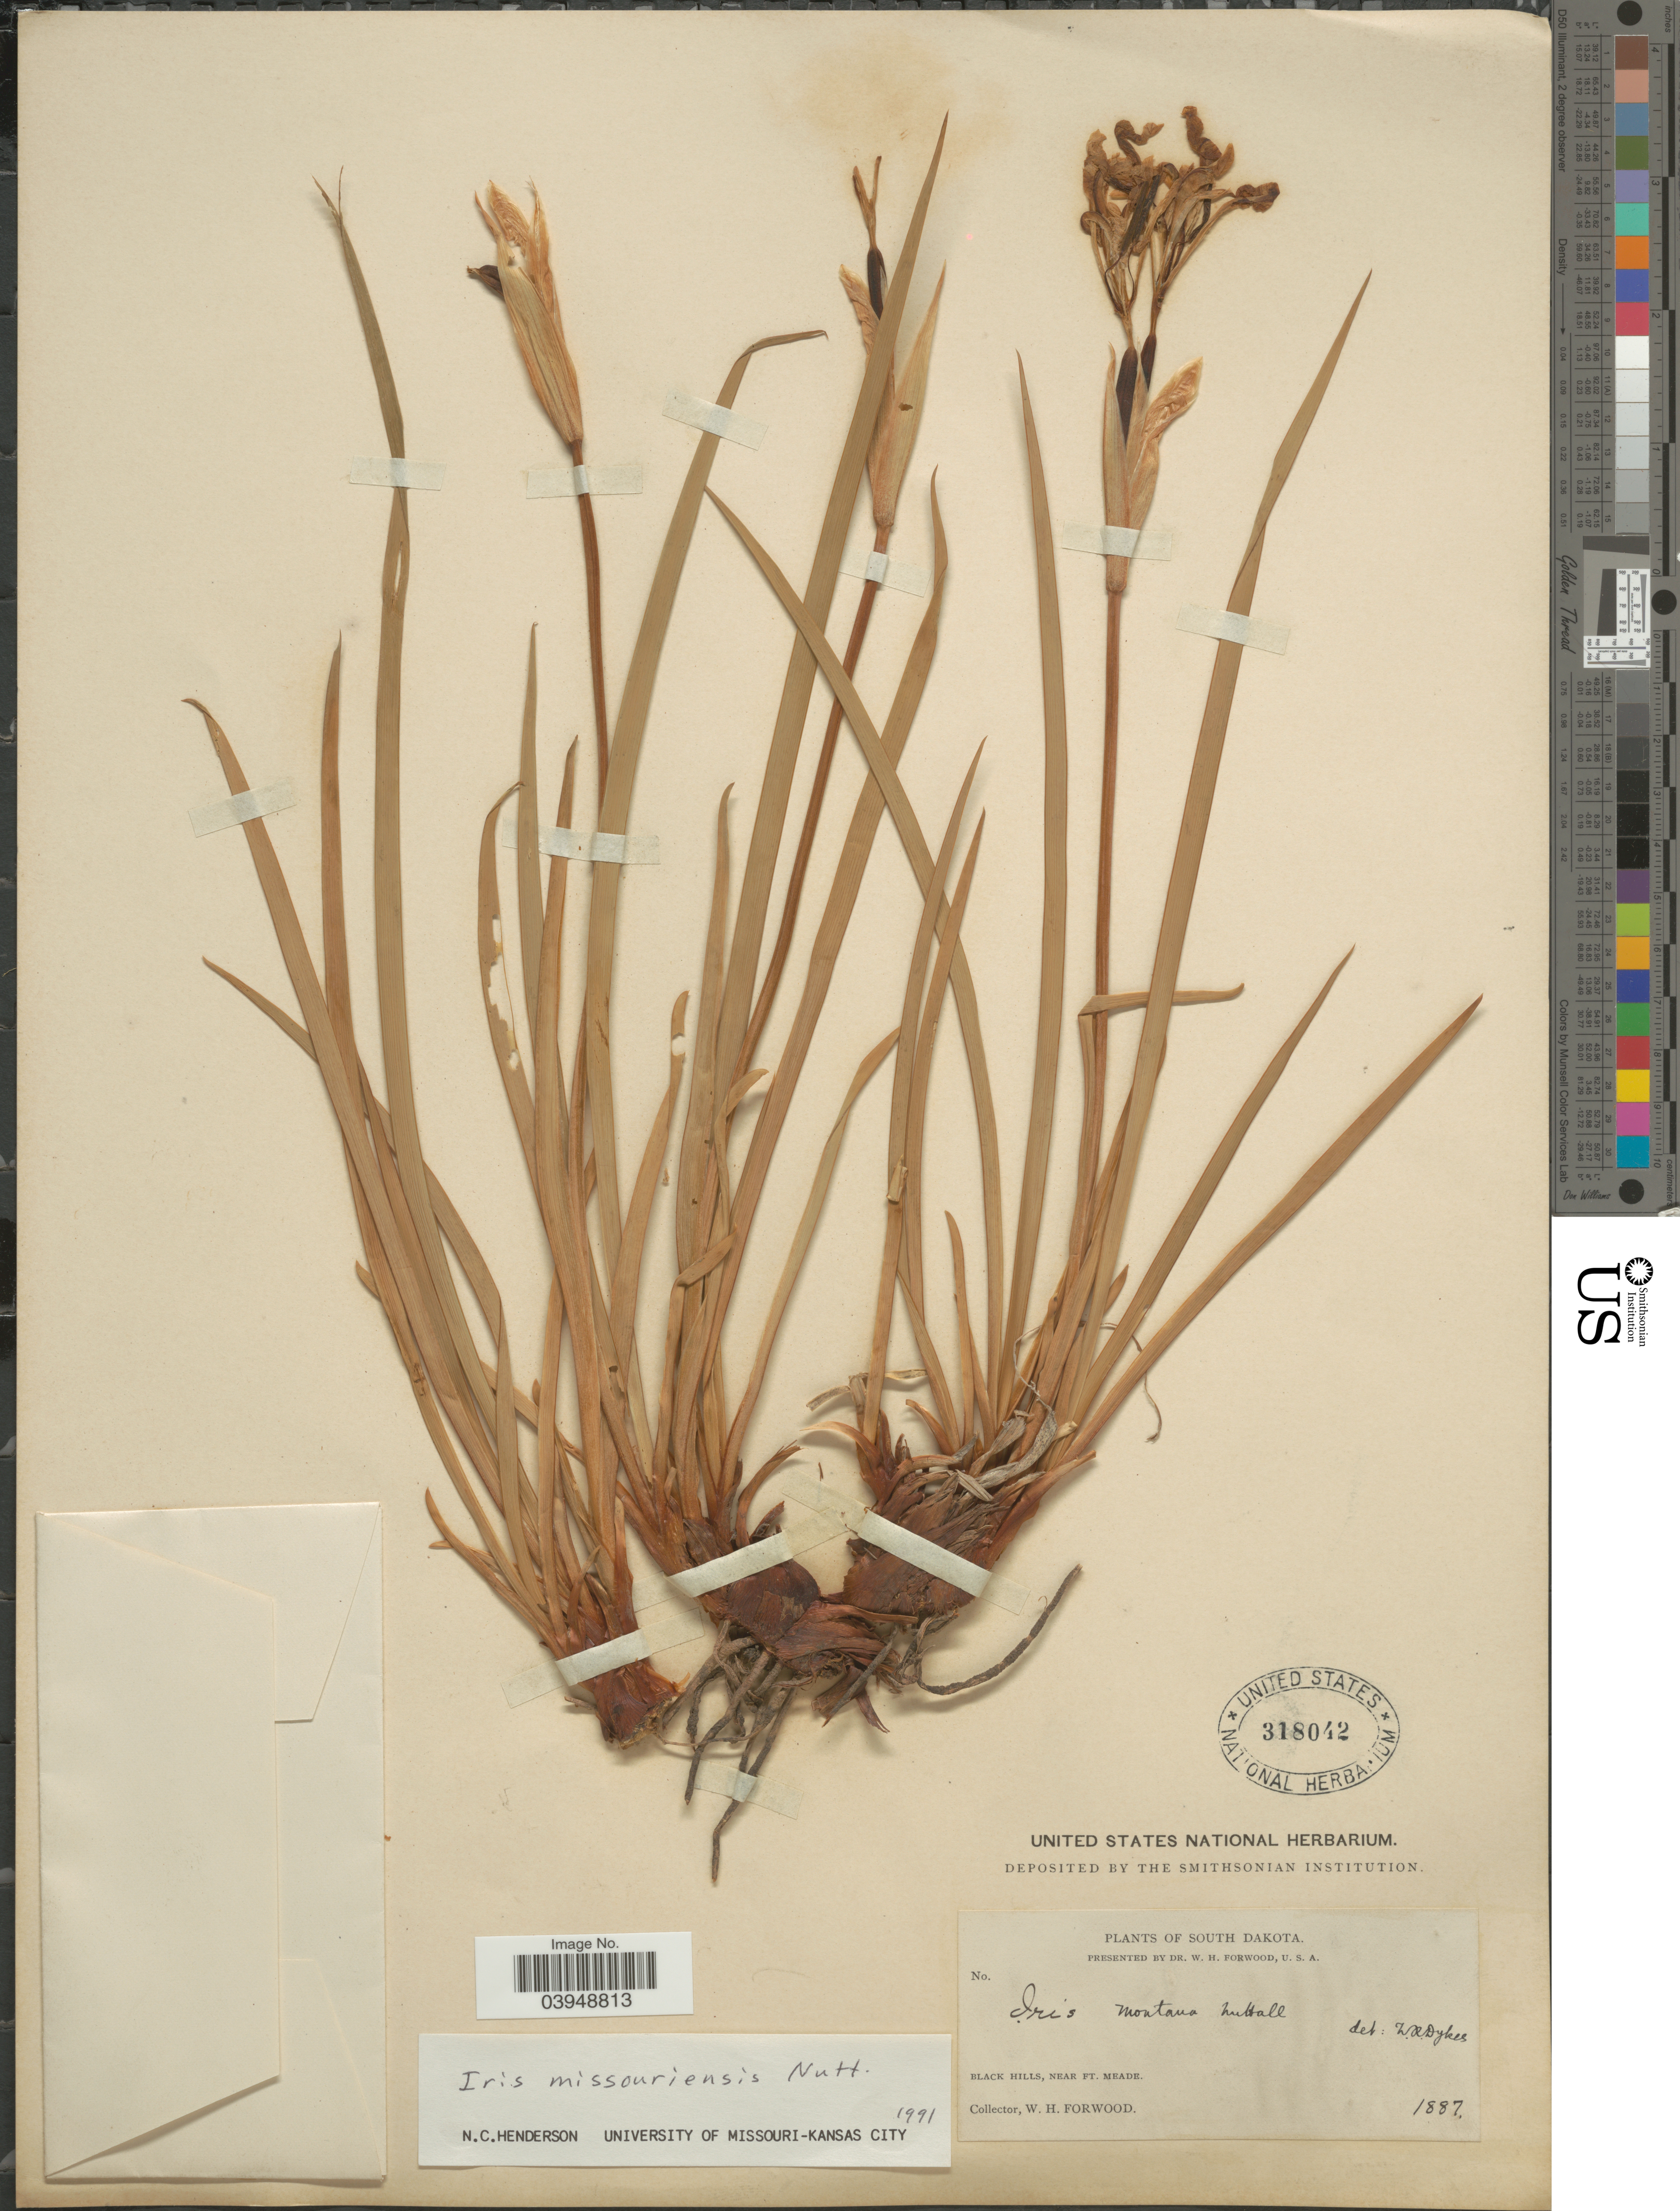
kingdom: Plantae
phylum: Tracheophyta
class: Liliopsida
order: Asparagales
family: Iridaceae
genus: Iris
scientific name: Iris montana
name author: Nutt. ex Dykes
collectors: W. Forwood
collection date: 1887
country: United States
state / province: South Dakota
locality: Black Hills, near Ft. Meade.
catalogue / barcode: US 318042